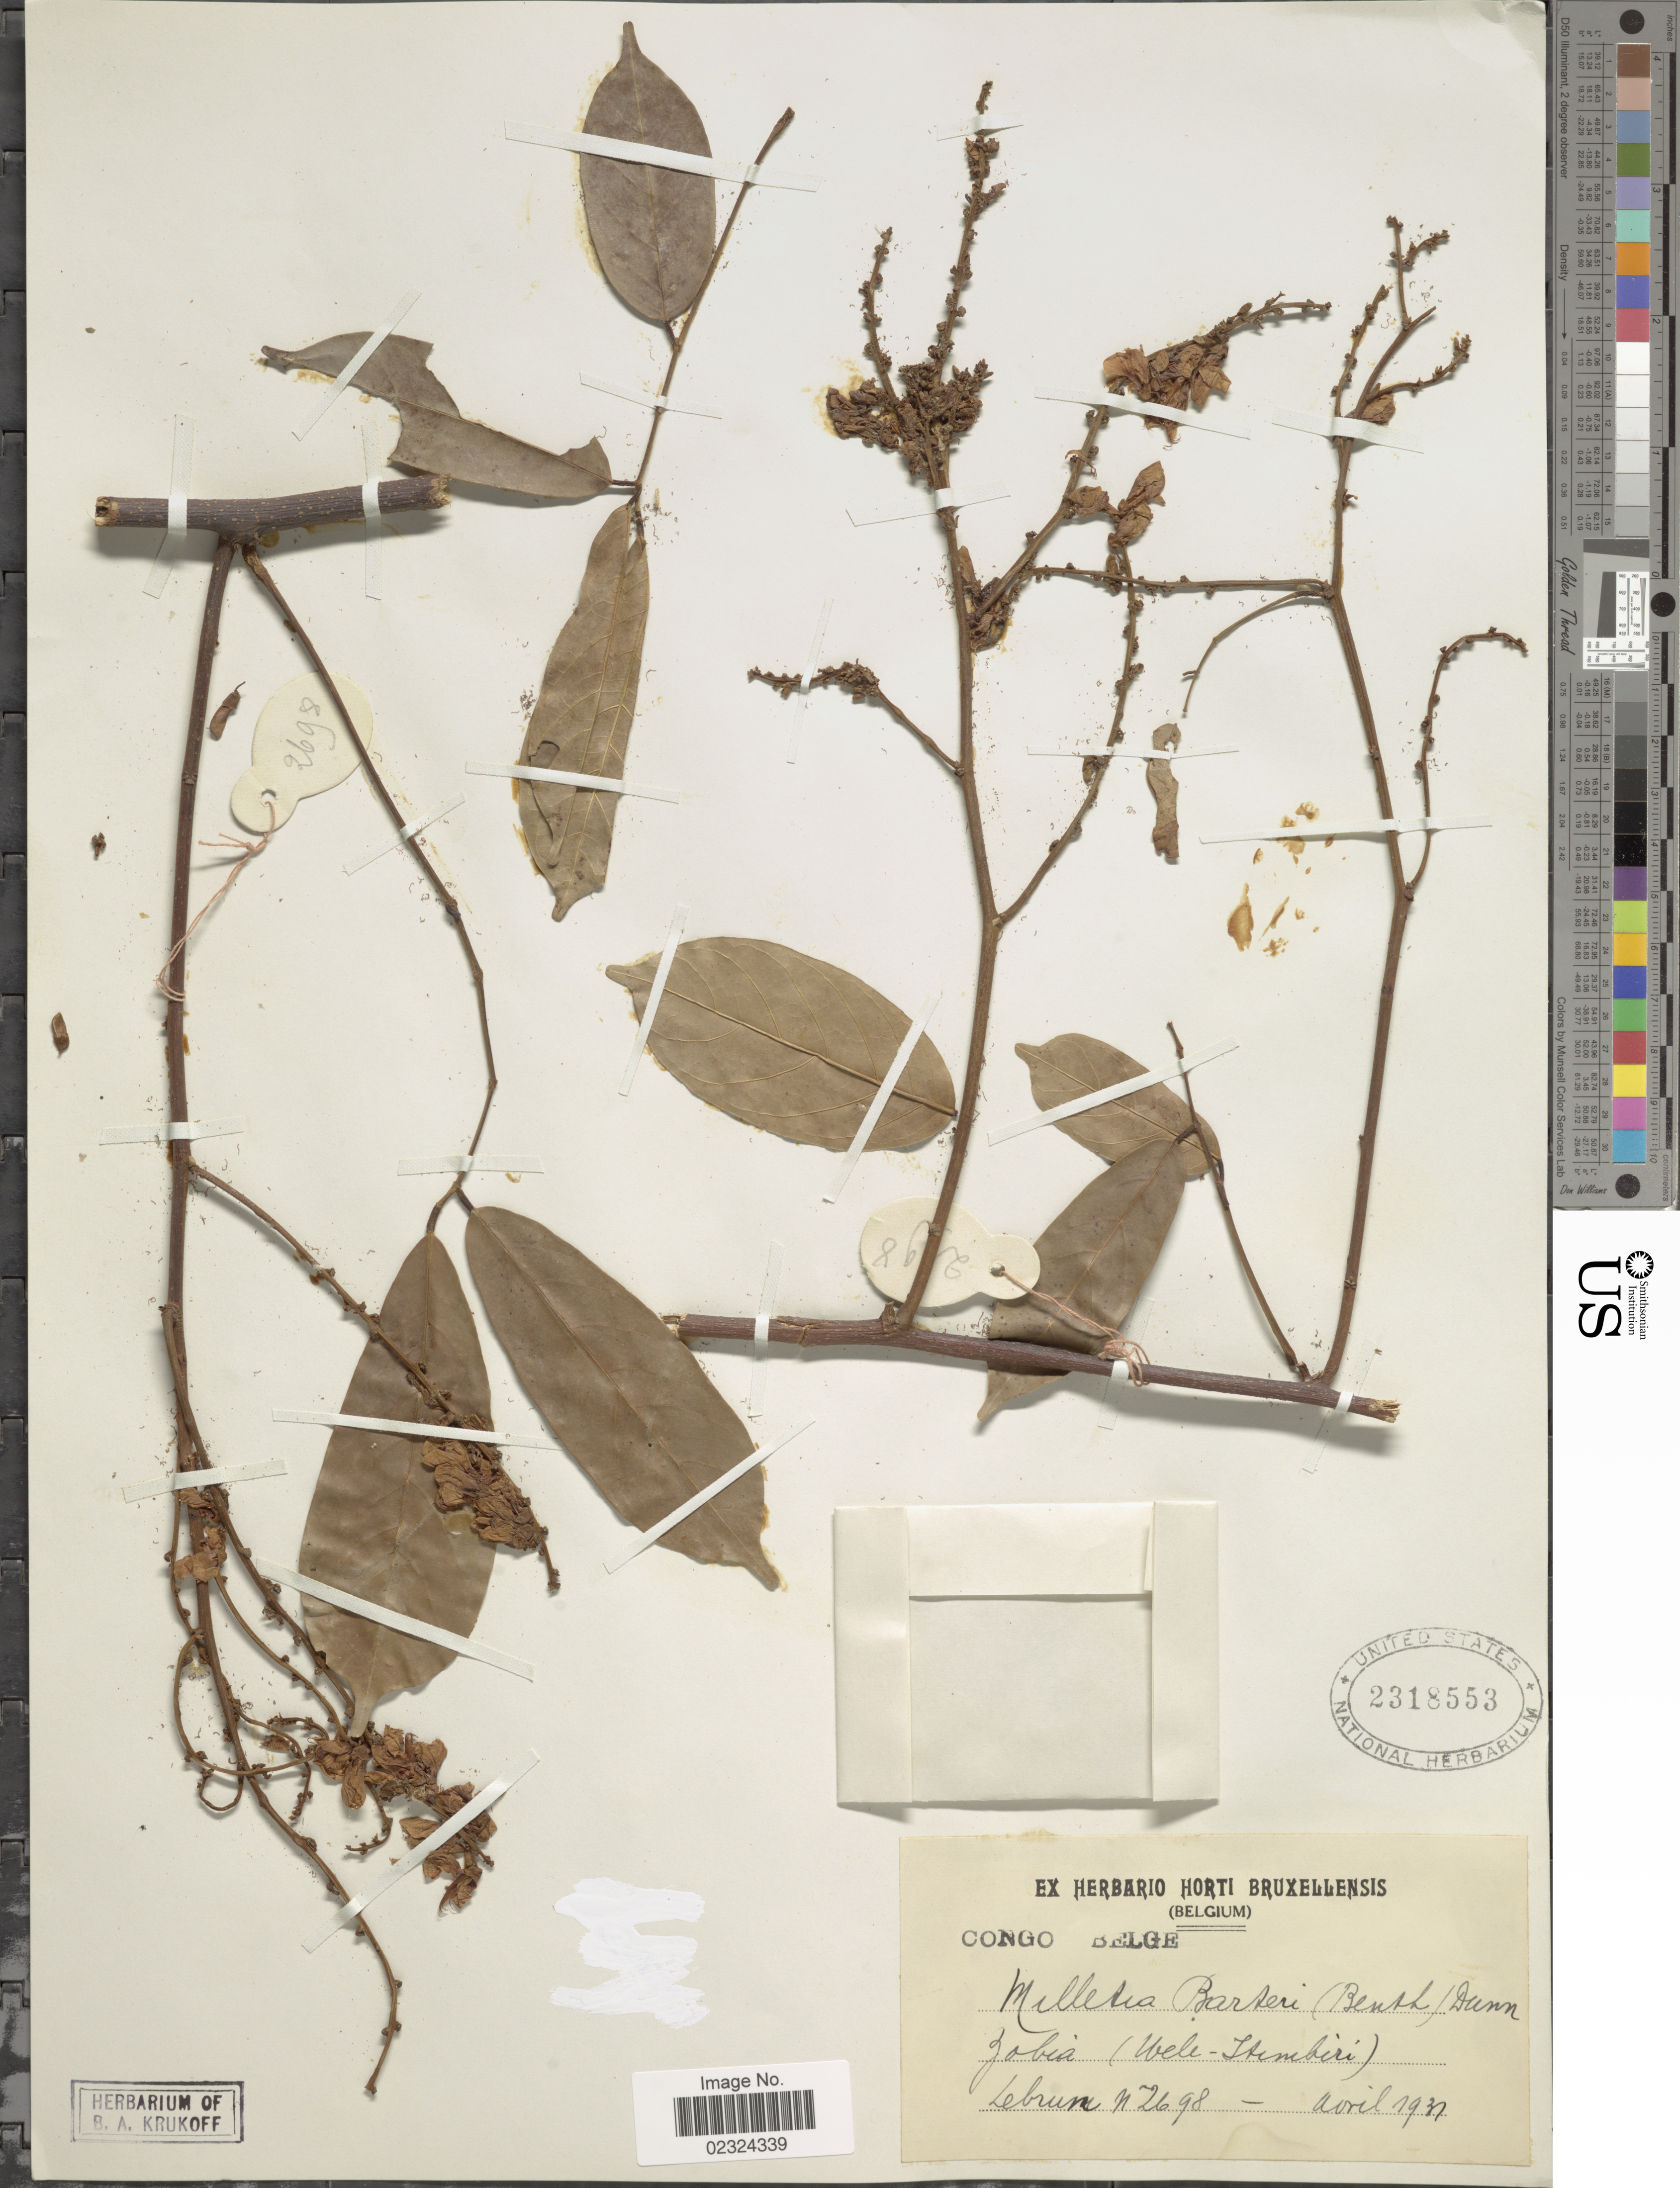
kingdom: Plantae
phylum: Tracheophyta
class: Magnoliopsida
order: Fabales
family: Fabaceae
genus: Millettia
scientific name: Millettia barteri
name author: (Benth.) Dunn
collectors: J.A. Lebrun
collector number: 2698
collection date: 1931-04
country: Congo, Democratic Republic of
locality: Conge Belge. Zobia (Uele-Itimbiri).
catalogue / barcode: US 2318553